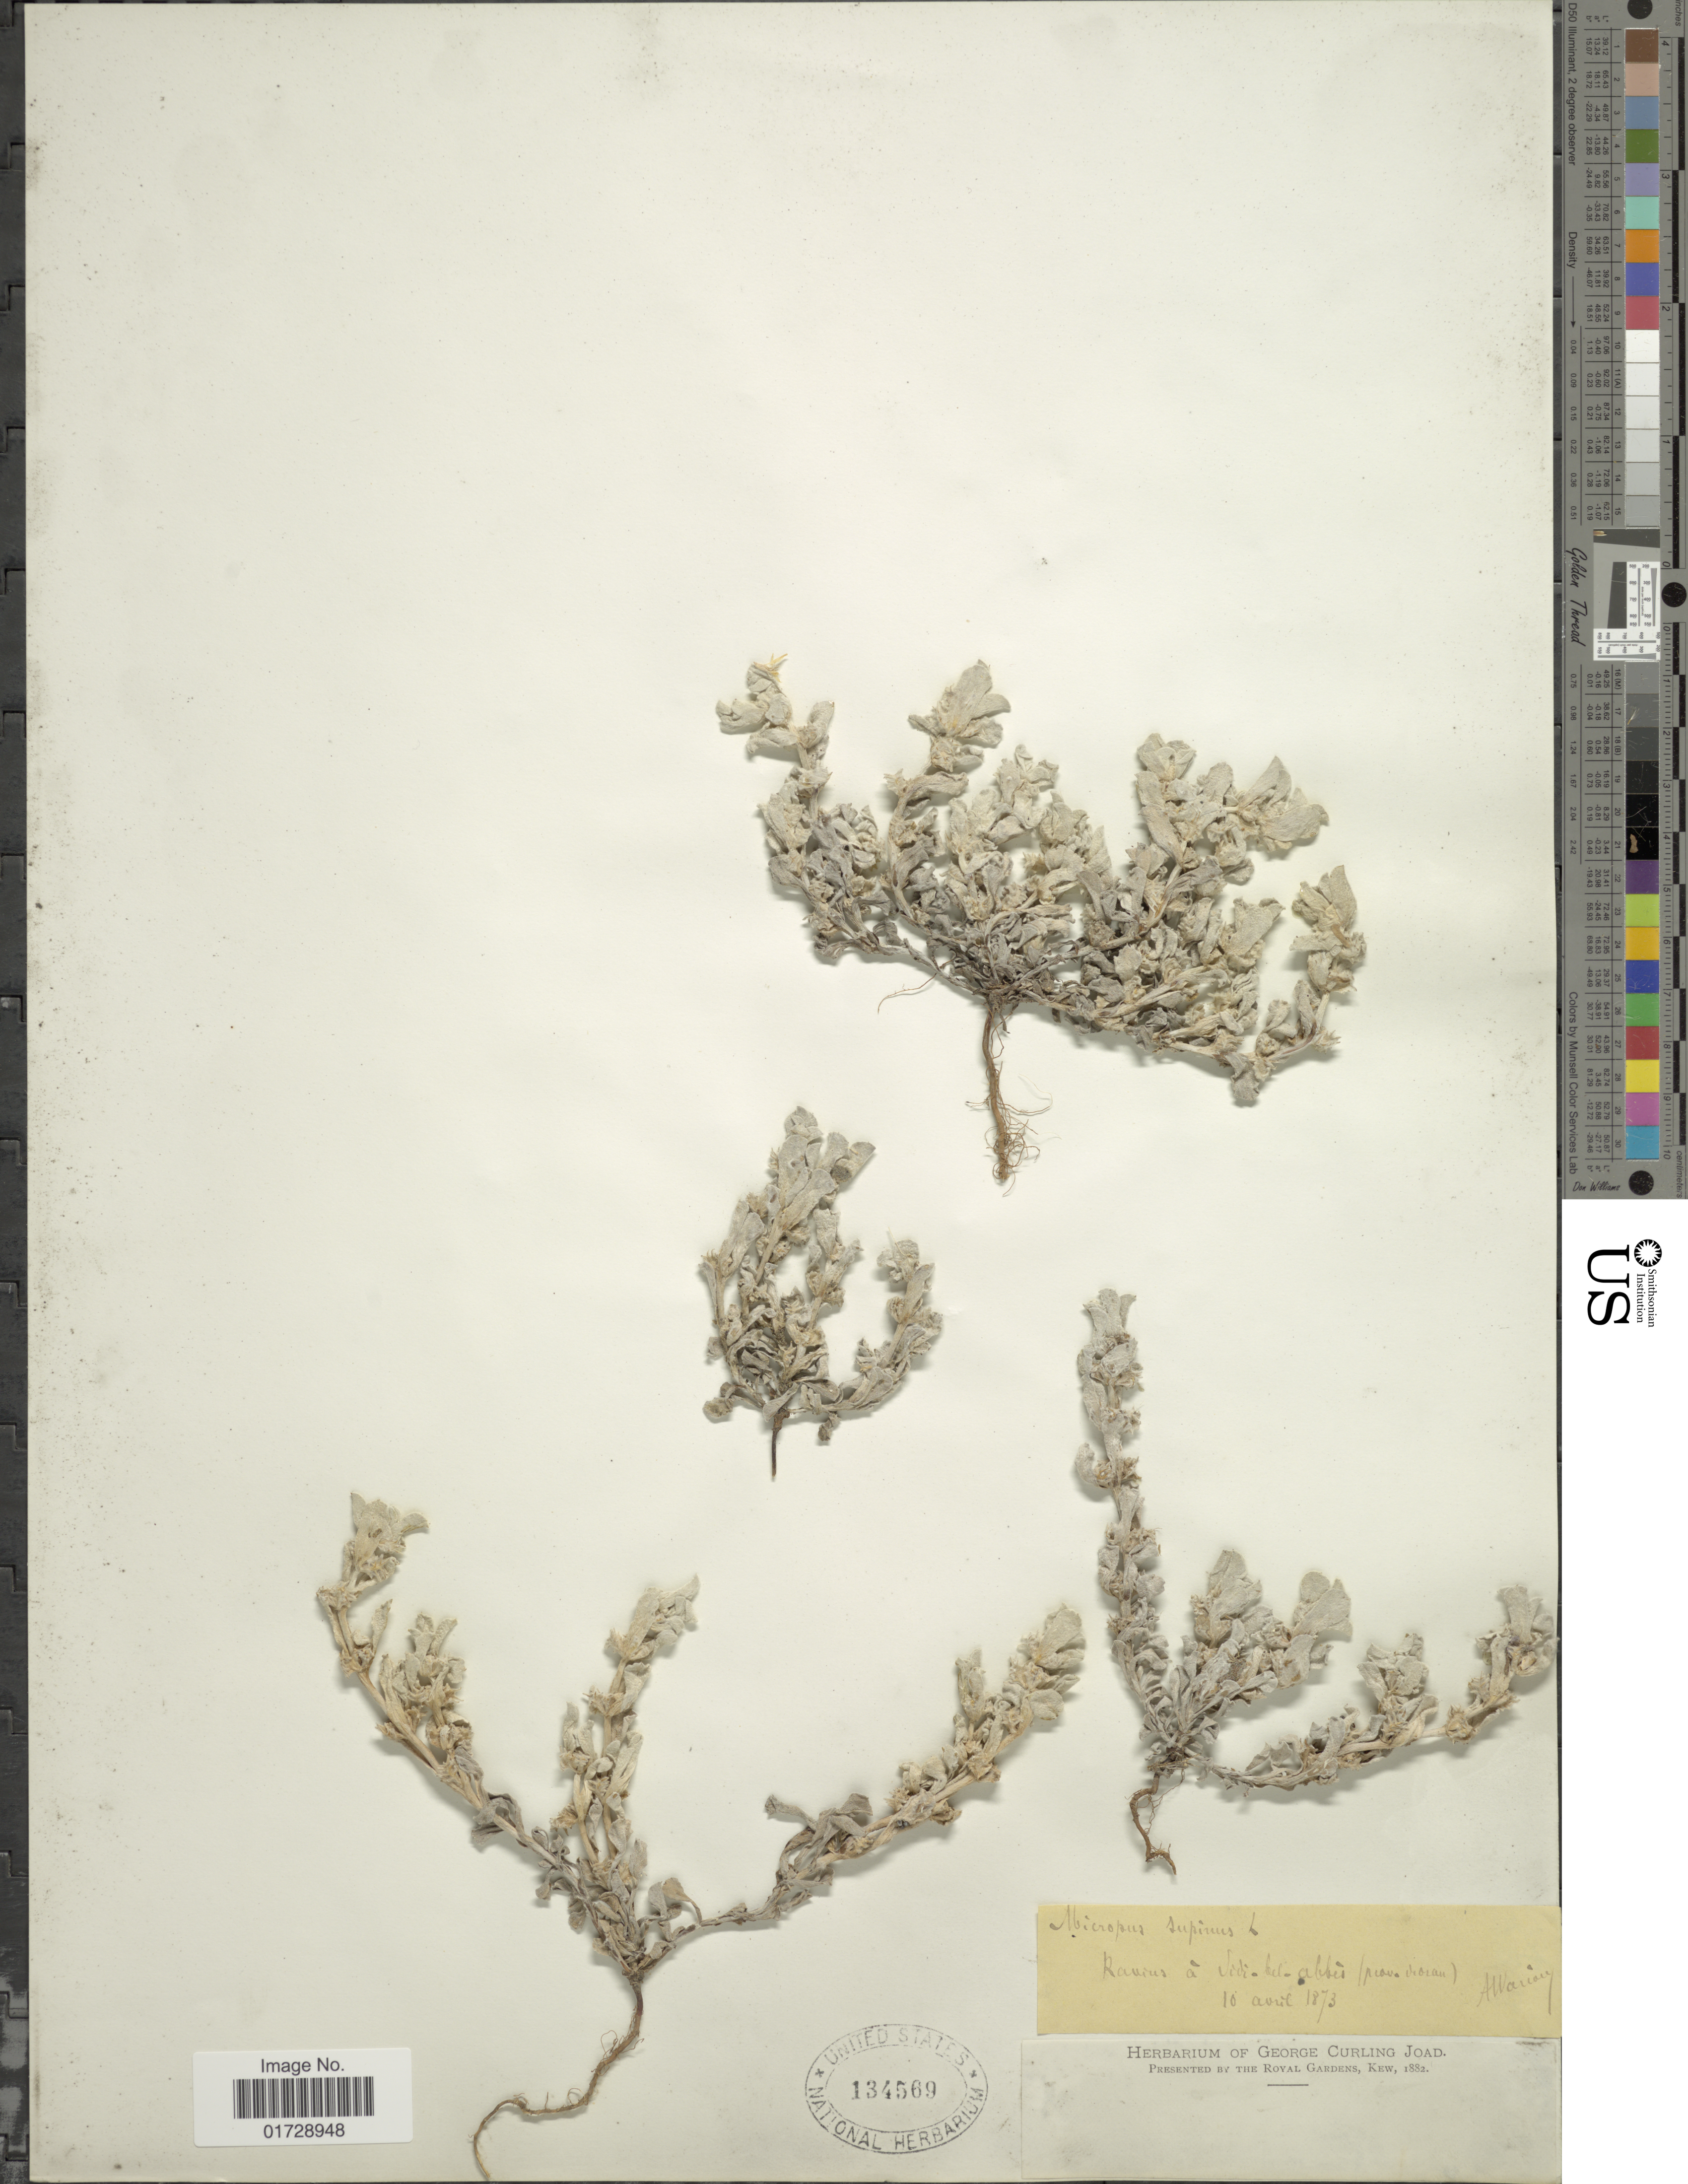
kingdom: Plantae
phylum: Tracheophyta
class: Magnoliopsida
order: Asterales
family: Asteraceae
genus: Micropus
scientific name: Micropus supinus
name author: L.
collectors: A. Warion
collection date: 1873-04-10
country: Algeria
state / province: Sidi Bel Abbes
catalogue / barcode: US 134569